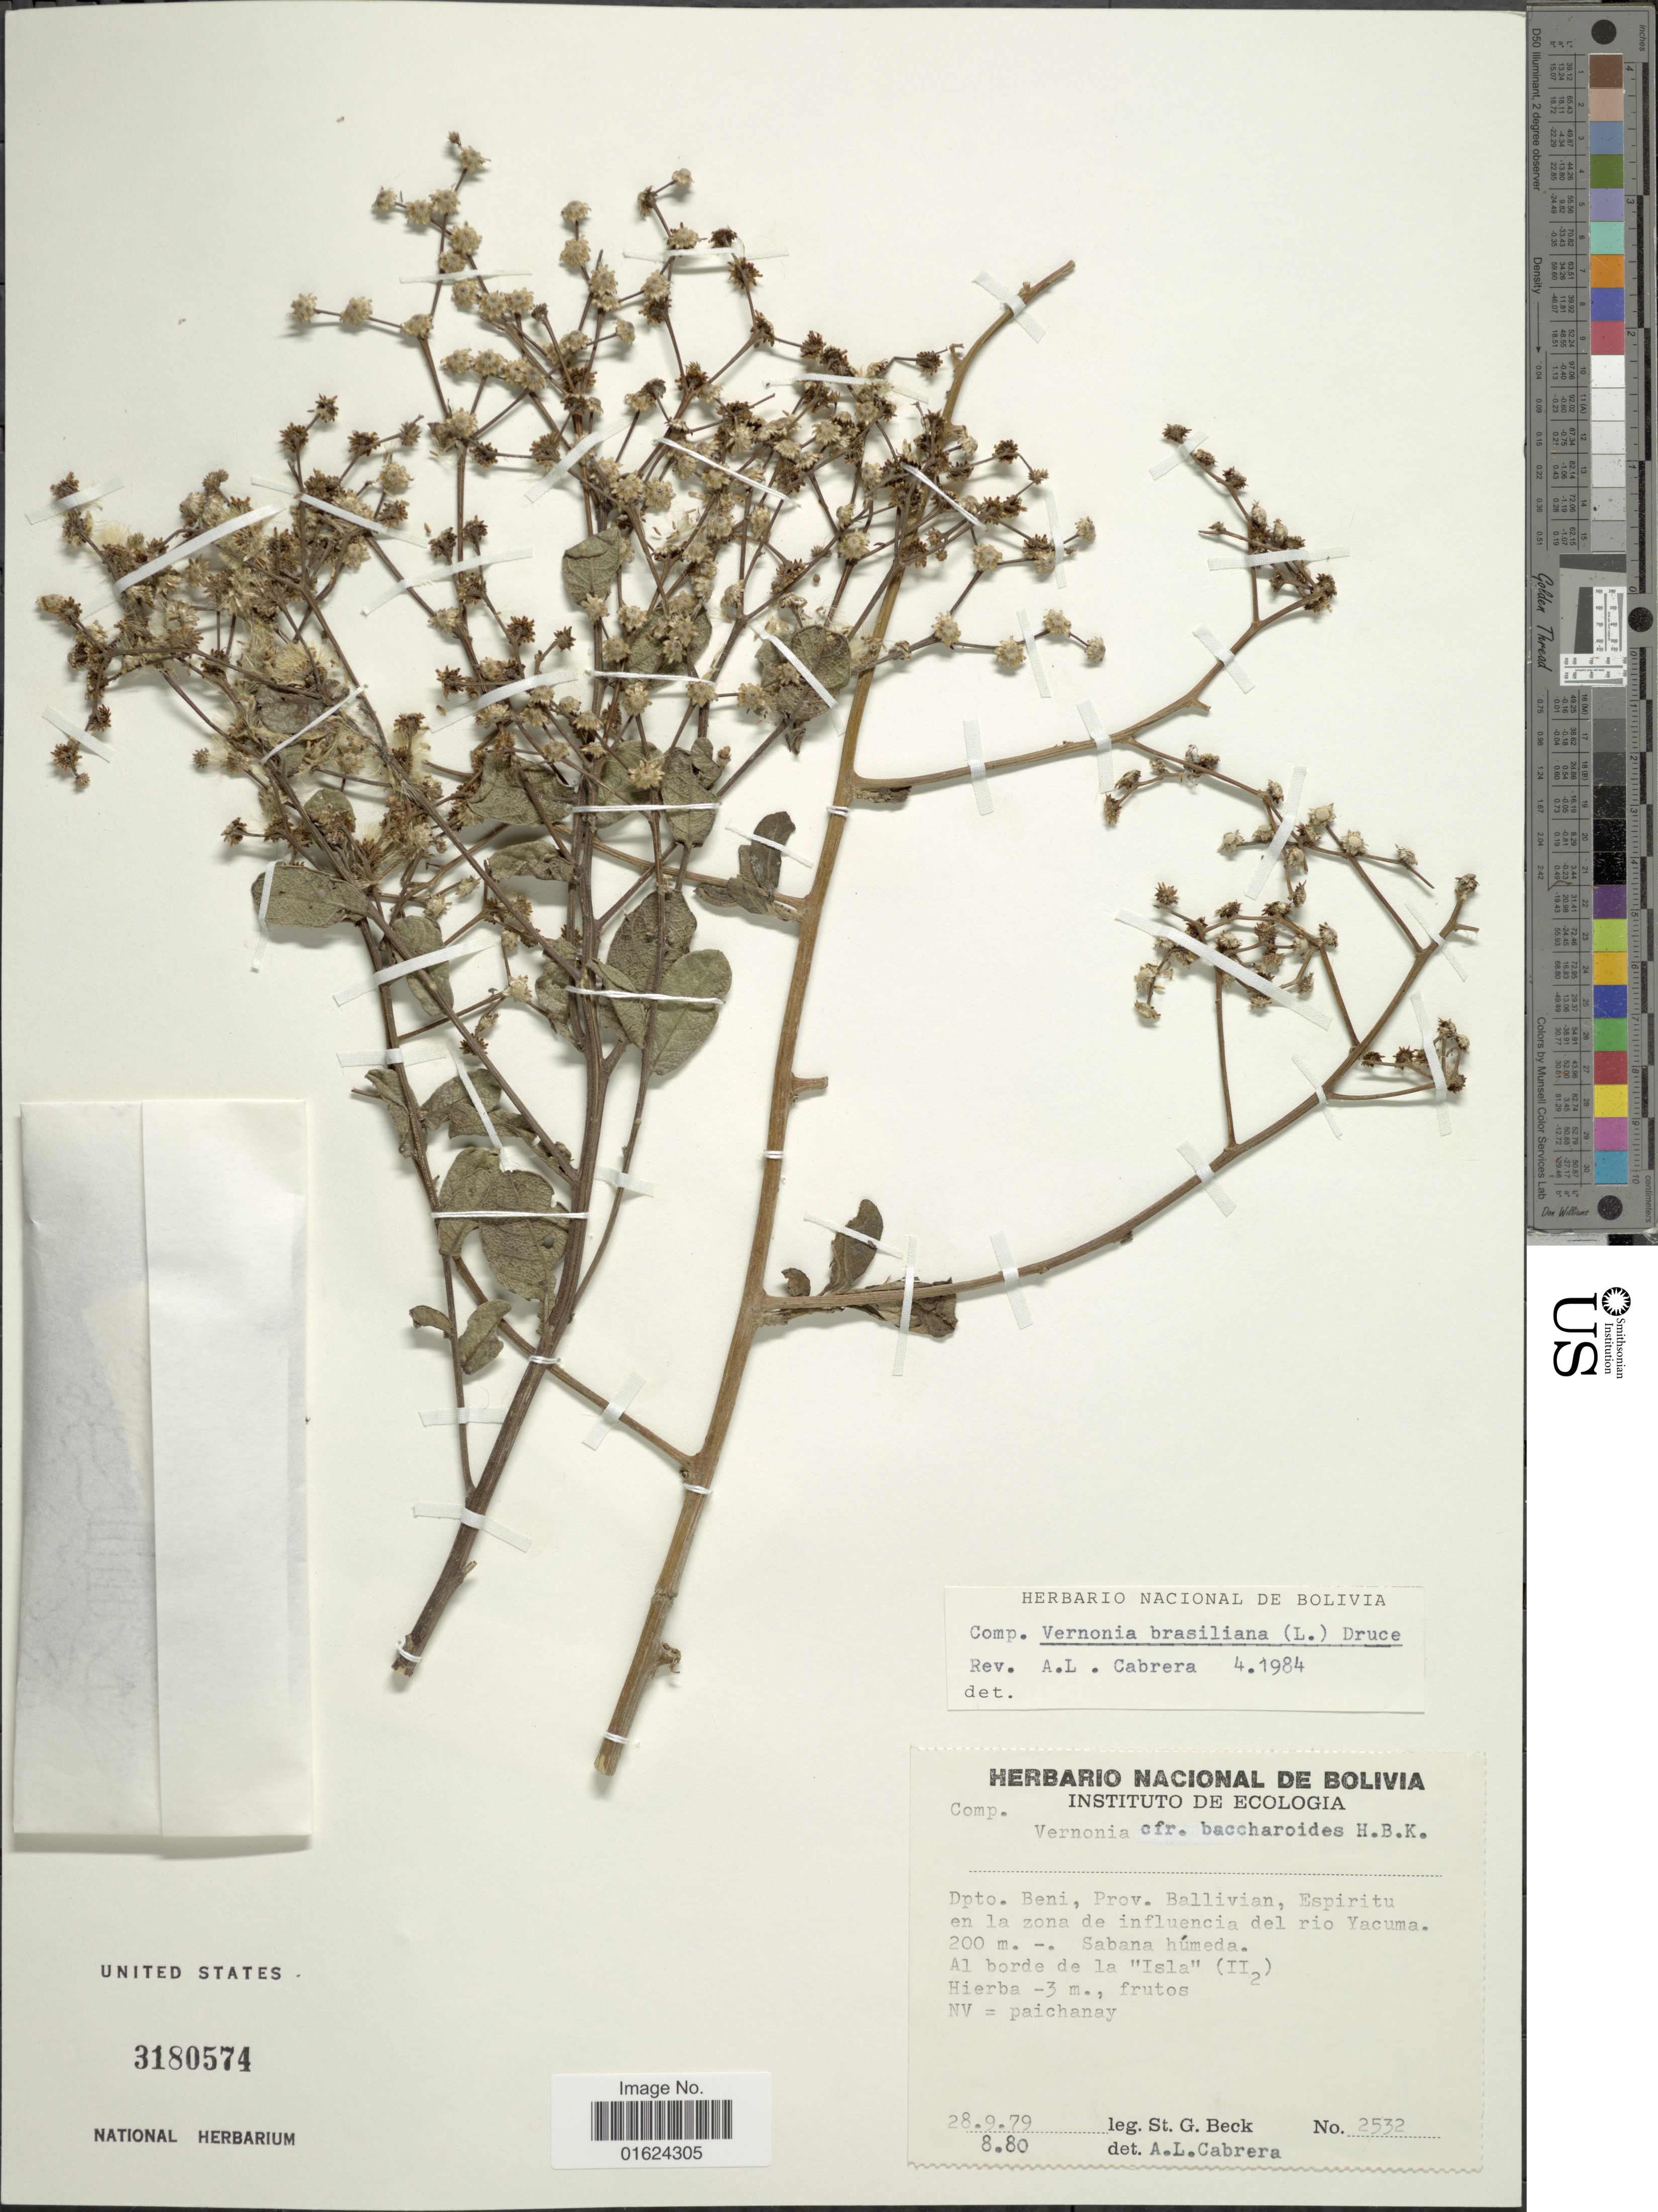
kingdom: Plantae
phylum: Tracheophyta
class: Magnoliopsida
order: Asterales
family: Asteraceae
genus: Vernonia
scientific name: Vernonia brasiliana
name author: (L.) Druce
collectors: S. G. Beck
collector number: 2532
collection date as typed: Transcribed d/m/y: 28/9/79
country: Bolivia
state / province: Beni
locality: Dpto. Beni, Prov. Ballivian, Espiritu en la zona de influencia del rio Yacuma.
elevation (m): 200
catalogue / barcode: US 3180574